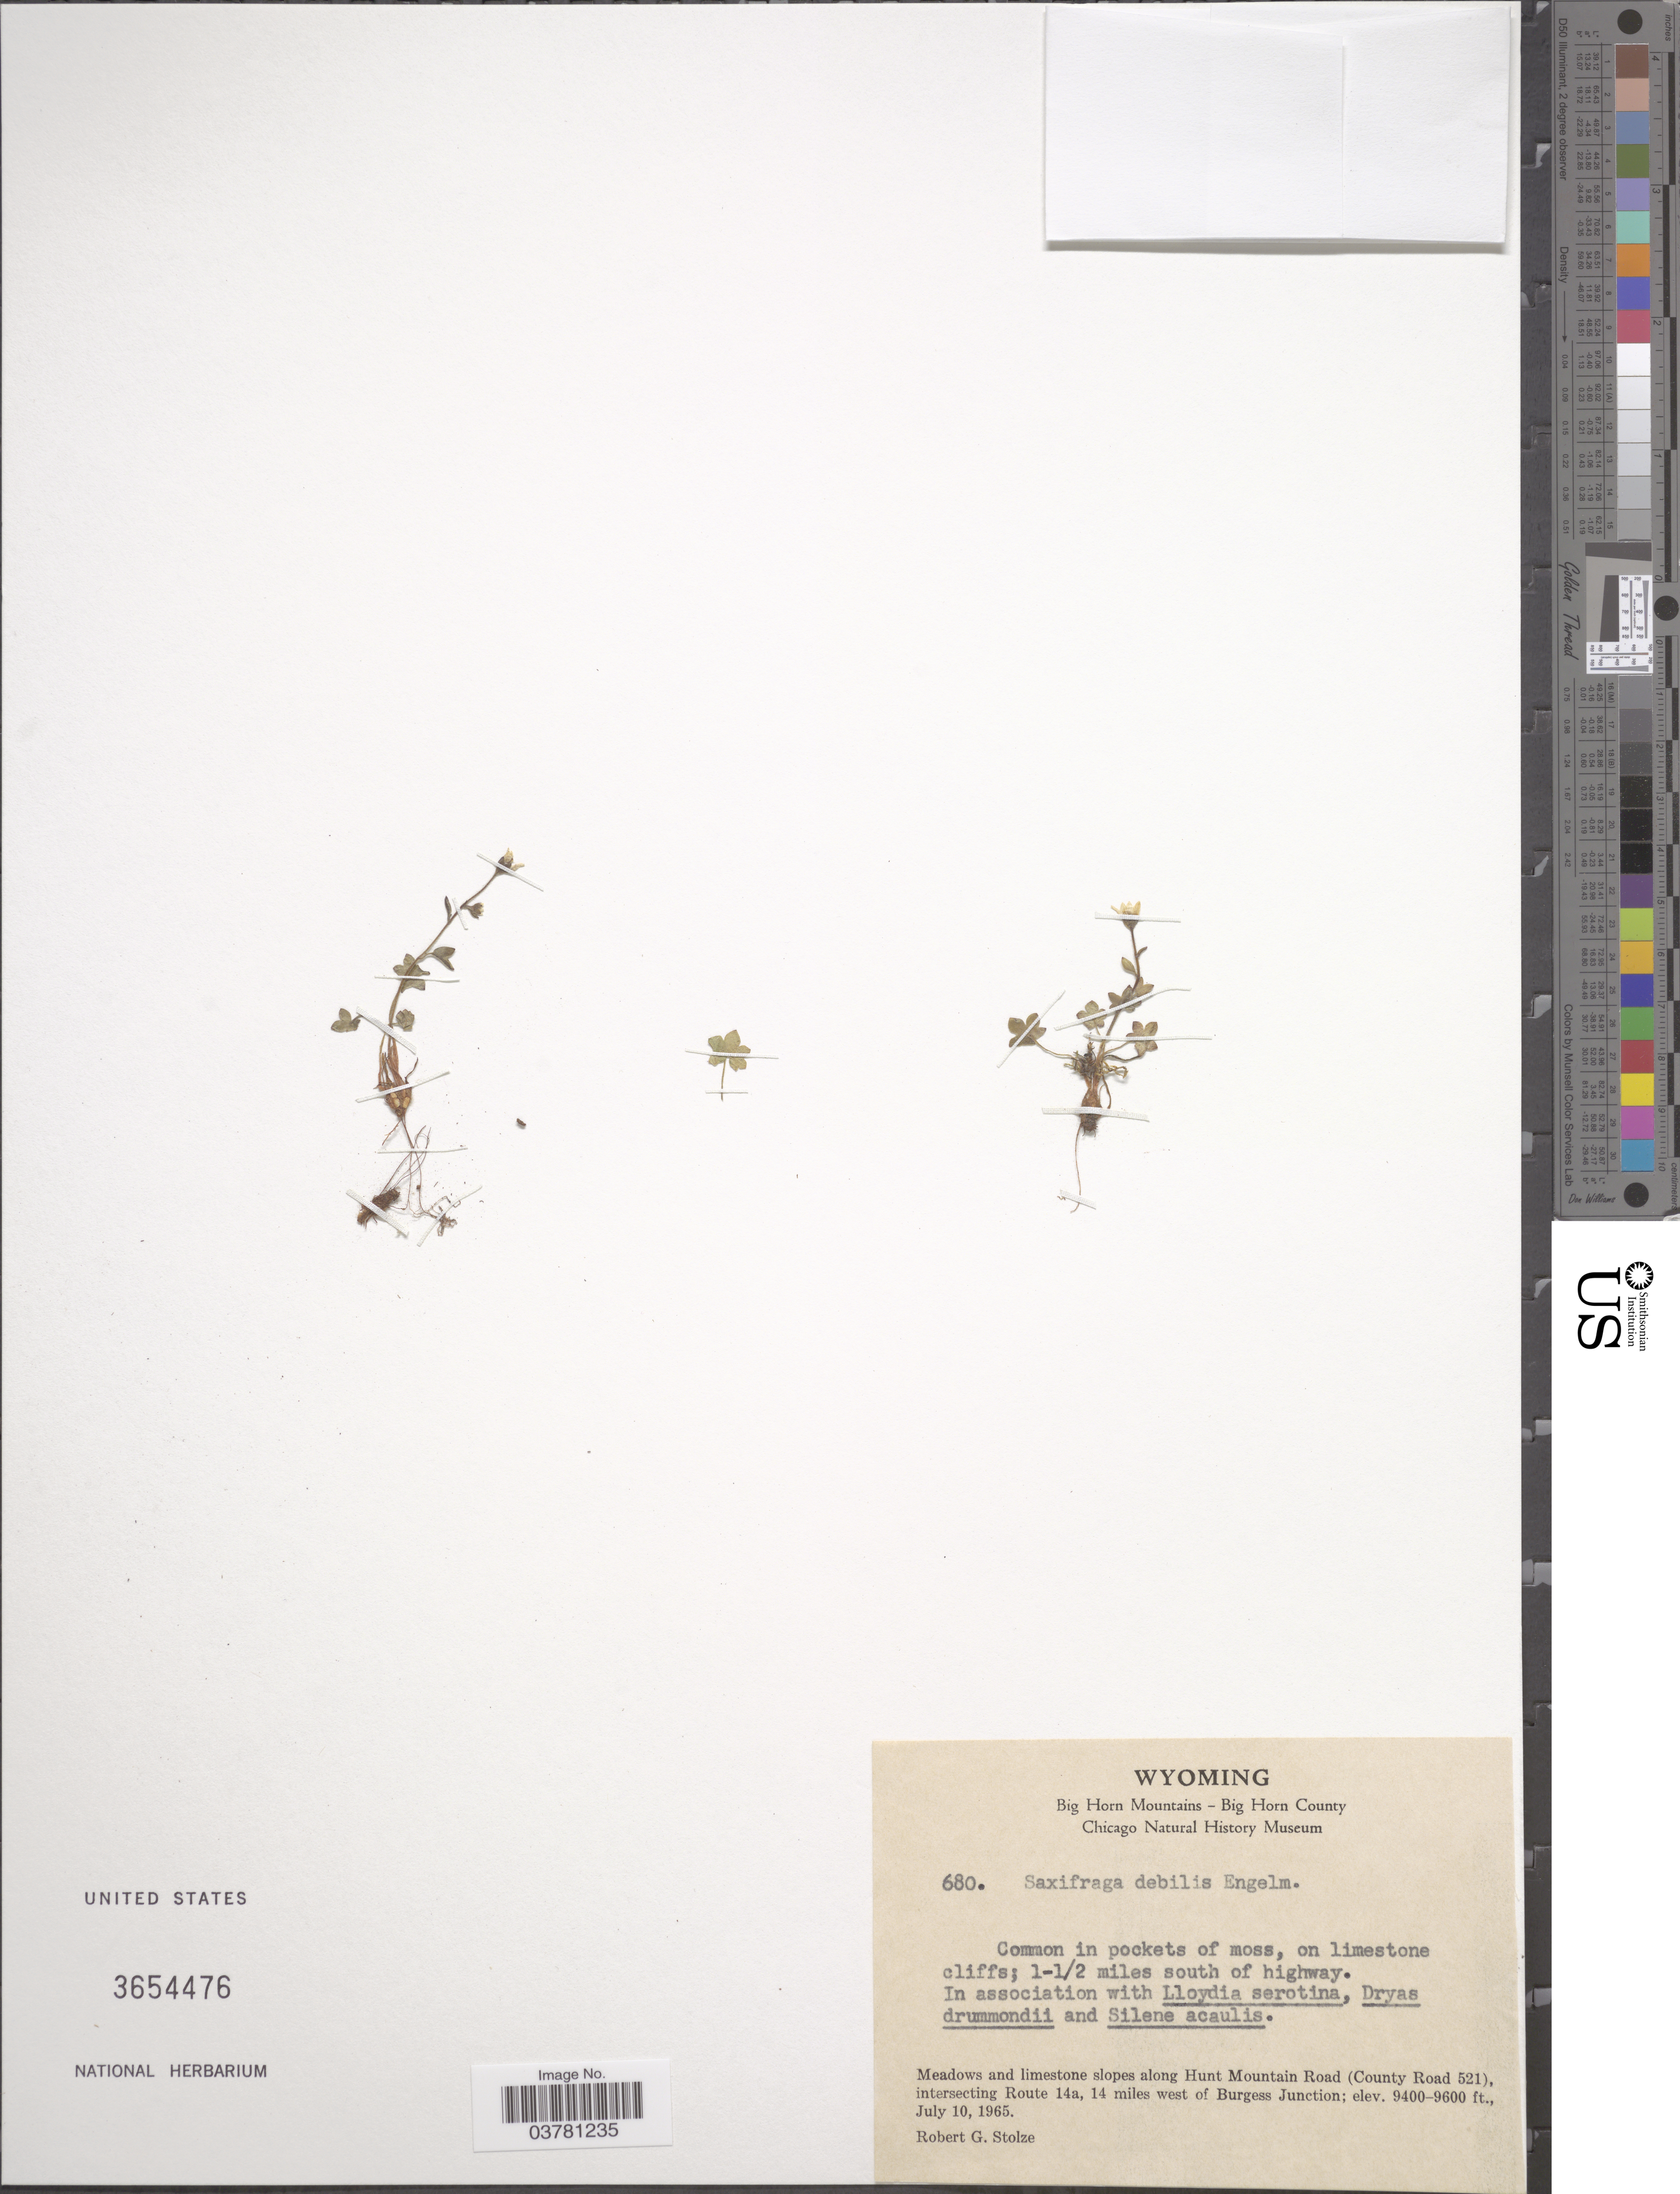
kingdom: Plantae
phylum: Tracheophyta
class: Magnoliopsida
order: Saxifragales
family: Saxifragaceae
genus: Saxifraga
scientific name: Saxifraga rivularis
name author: L.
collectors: R. G. Stolze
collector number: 680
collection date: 1965-07-10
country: United States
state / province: Wyoming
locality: Big Horn Mountains - Big Horn County. Common in pockets of moss, on limestone cliffs; 1-1/2 miles south of highway. Meadows and limestone slopes along Hunt Mountain Road (County Road 521), intersecting Route 14a, 14 miles west of Burgess Junction.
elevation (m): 2865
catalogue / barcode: US 3654476